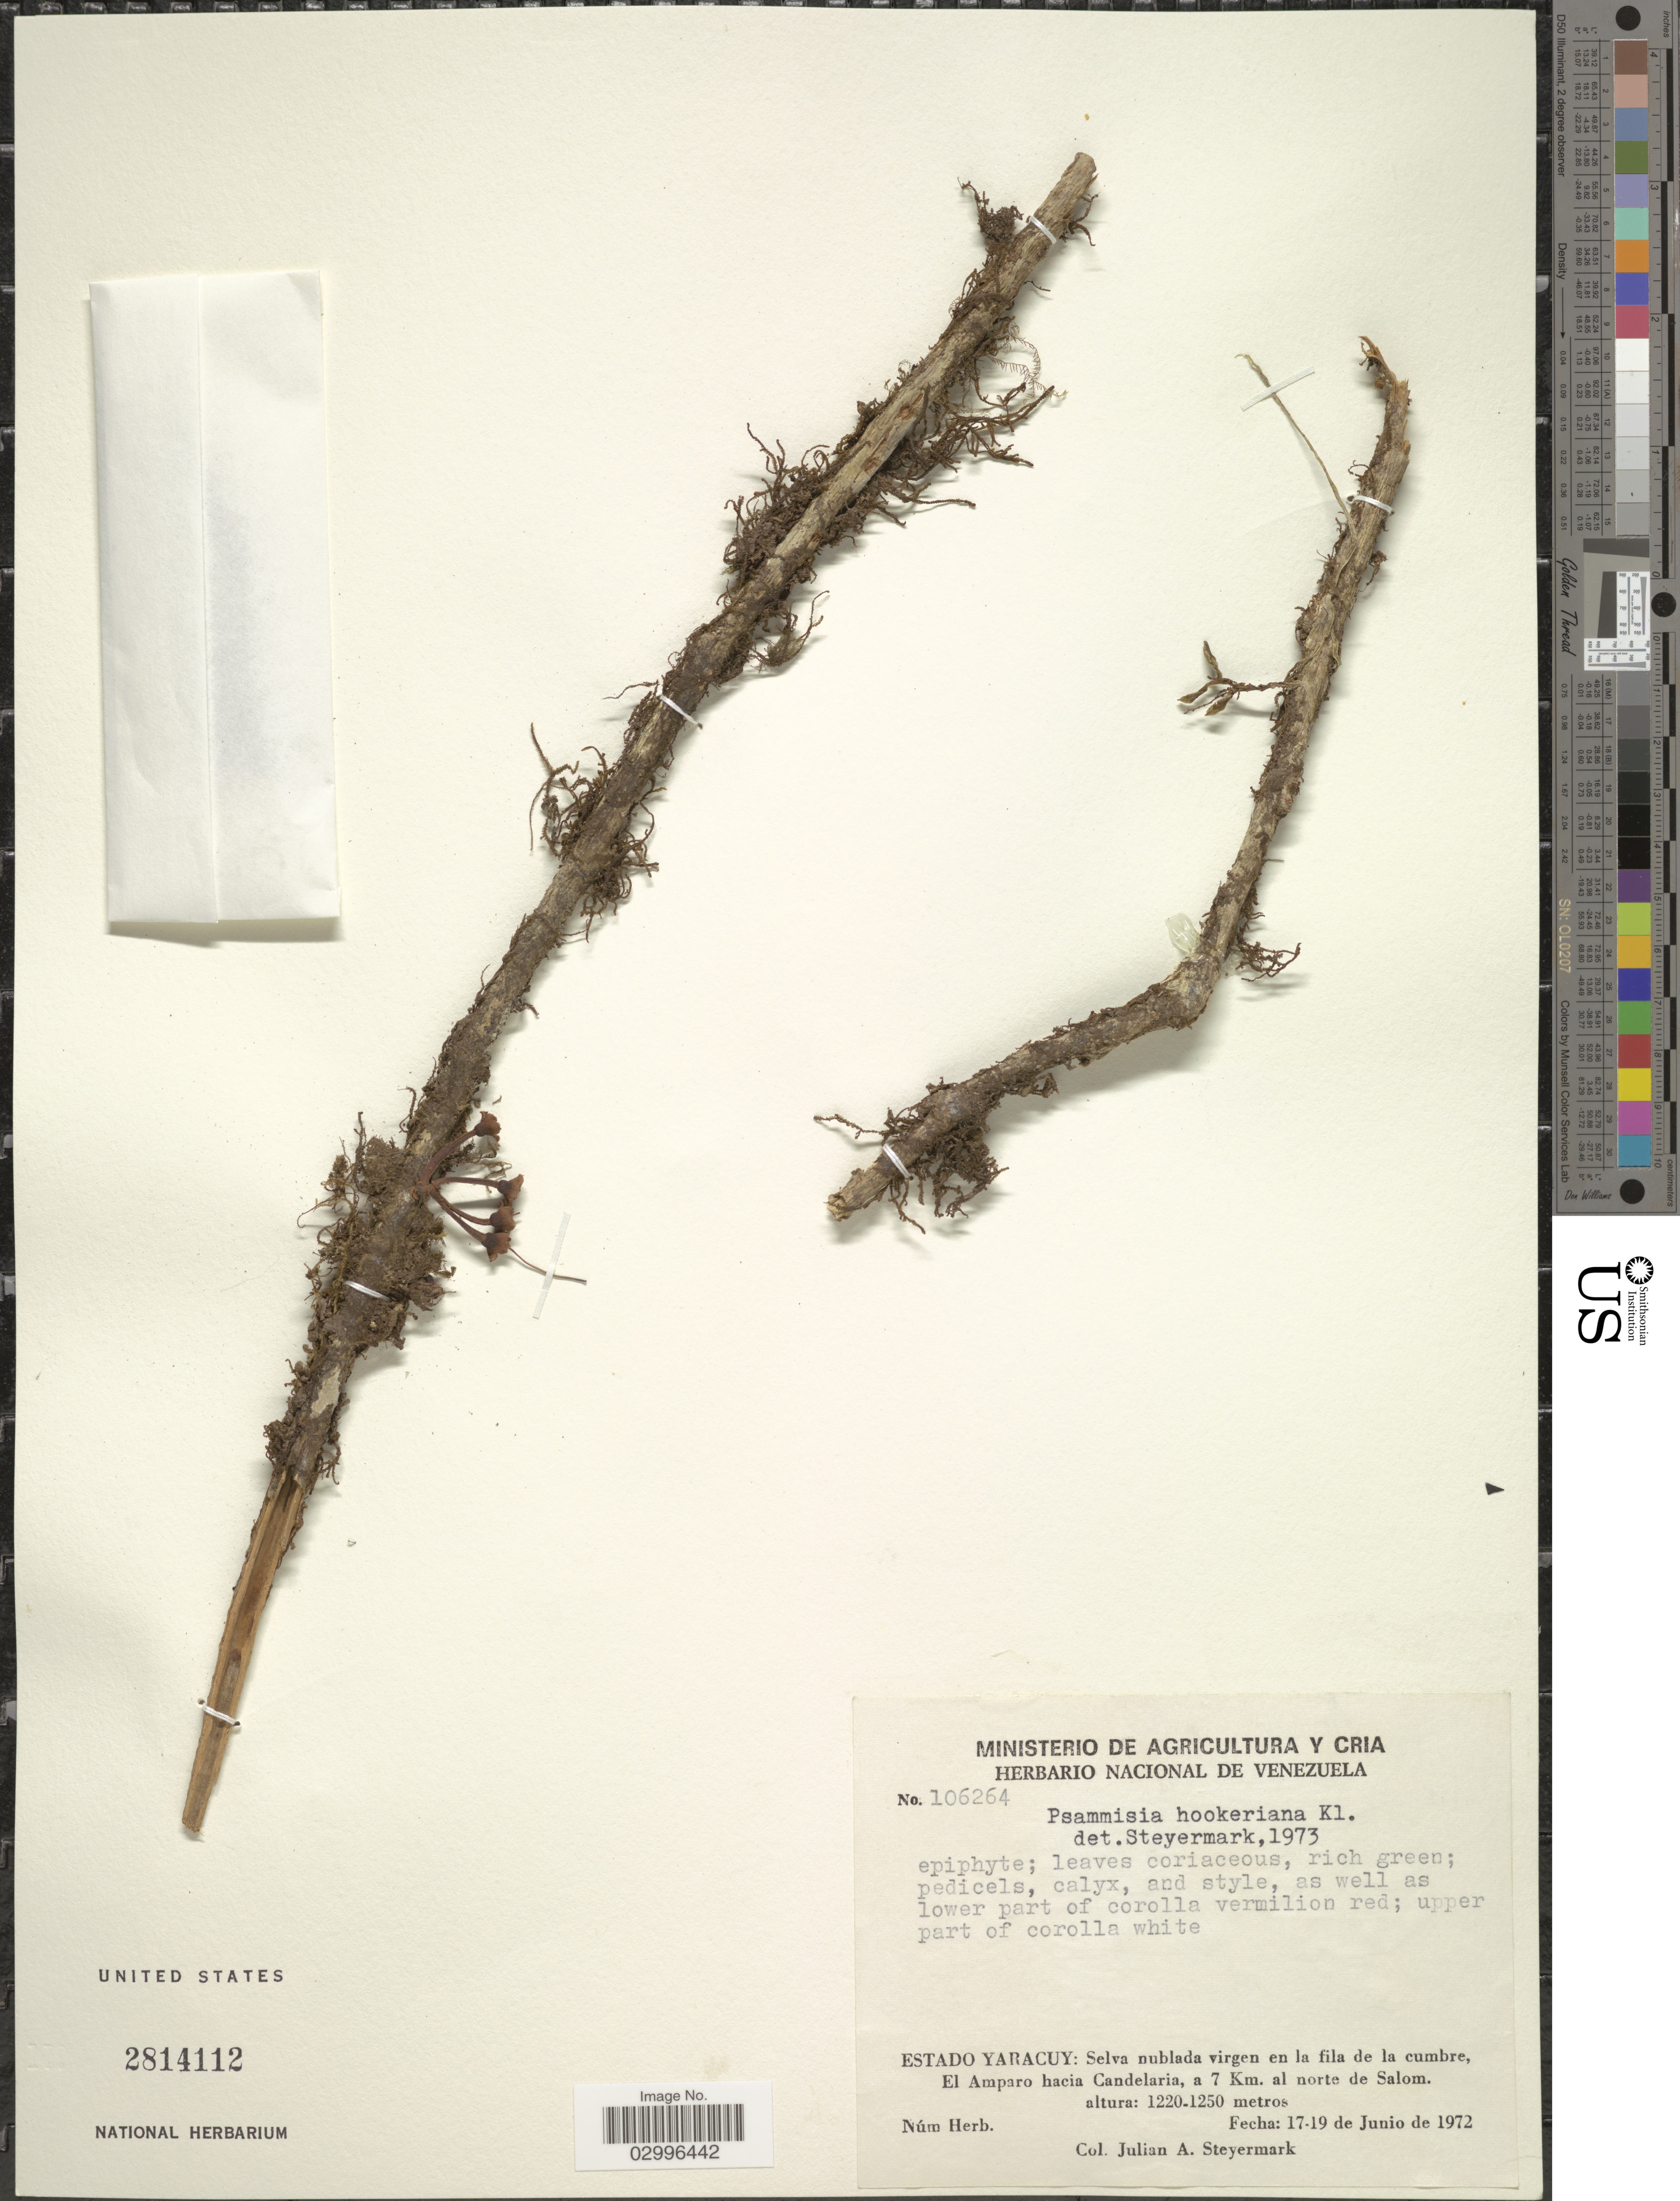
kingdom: Plantae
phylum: Tracheophyta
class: Magnoliopsida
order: Ericales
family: Ericaceae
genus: Psammisia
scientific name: Psammisia hookeriana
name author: Klotzsch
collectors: J. Steyermark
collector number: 106264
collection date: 1972-06-17/1972-06-19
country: Venezuela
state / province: Yaracuy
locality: Selva nublada virgen en la fila de la cumbre, El Amparo hacia Candelaria, a 7 Km. al norte de Salom.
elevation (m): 1220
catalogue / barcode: US 2814112